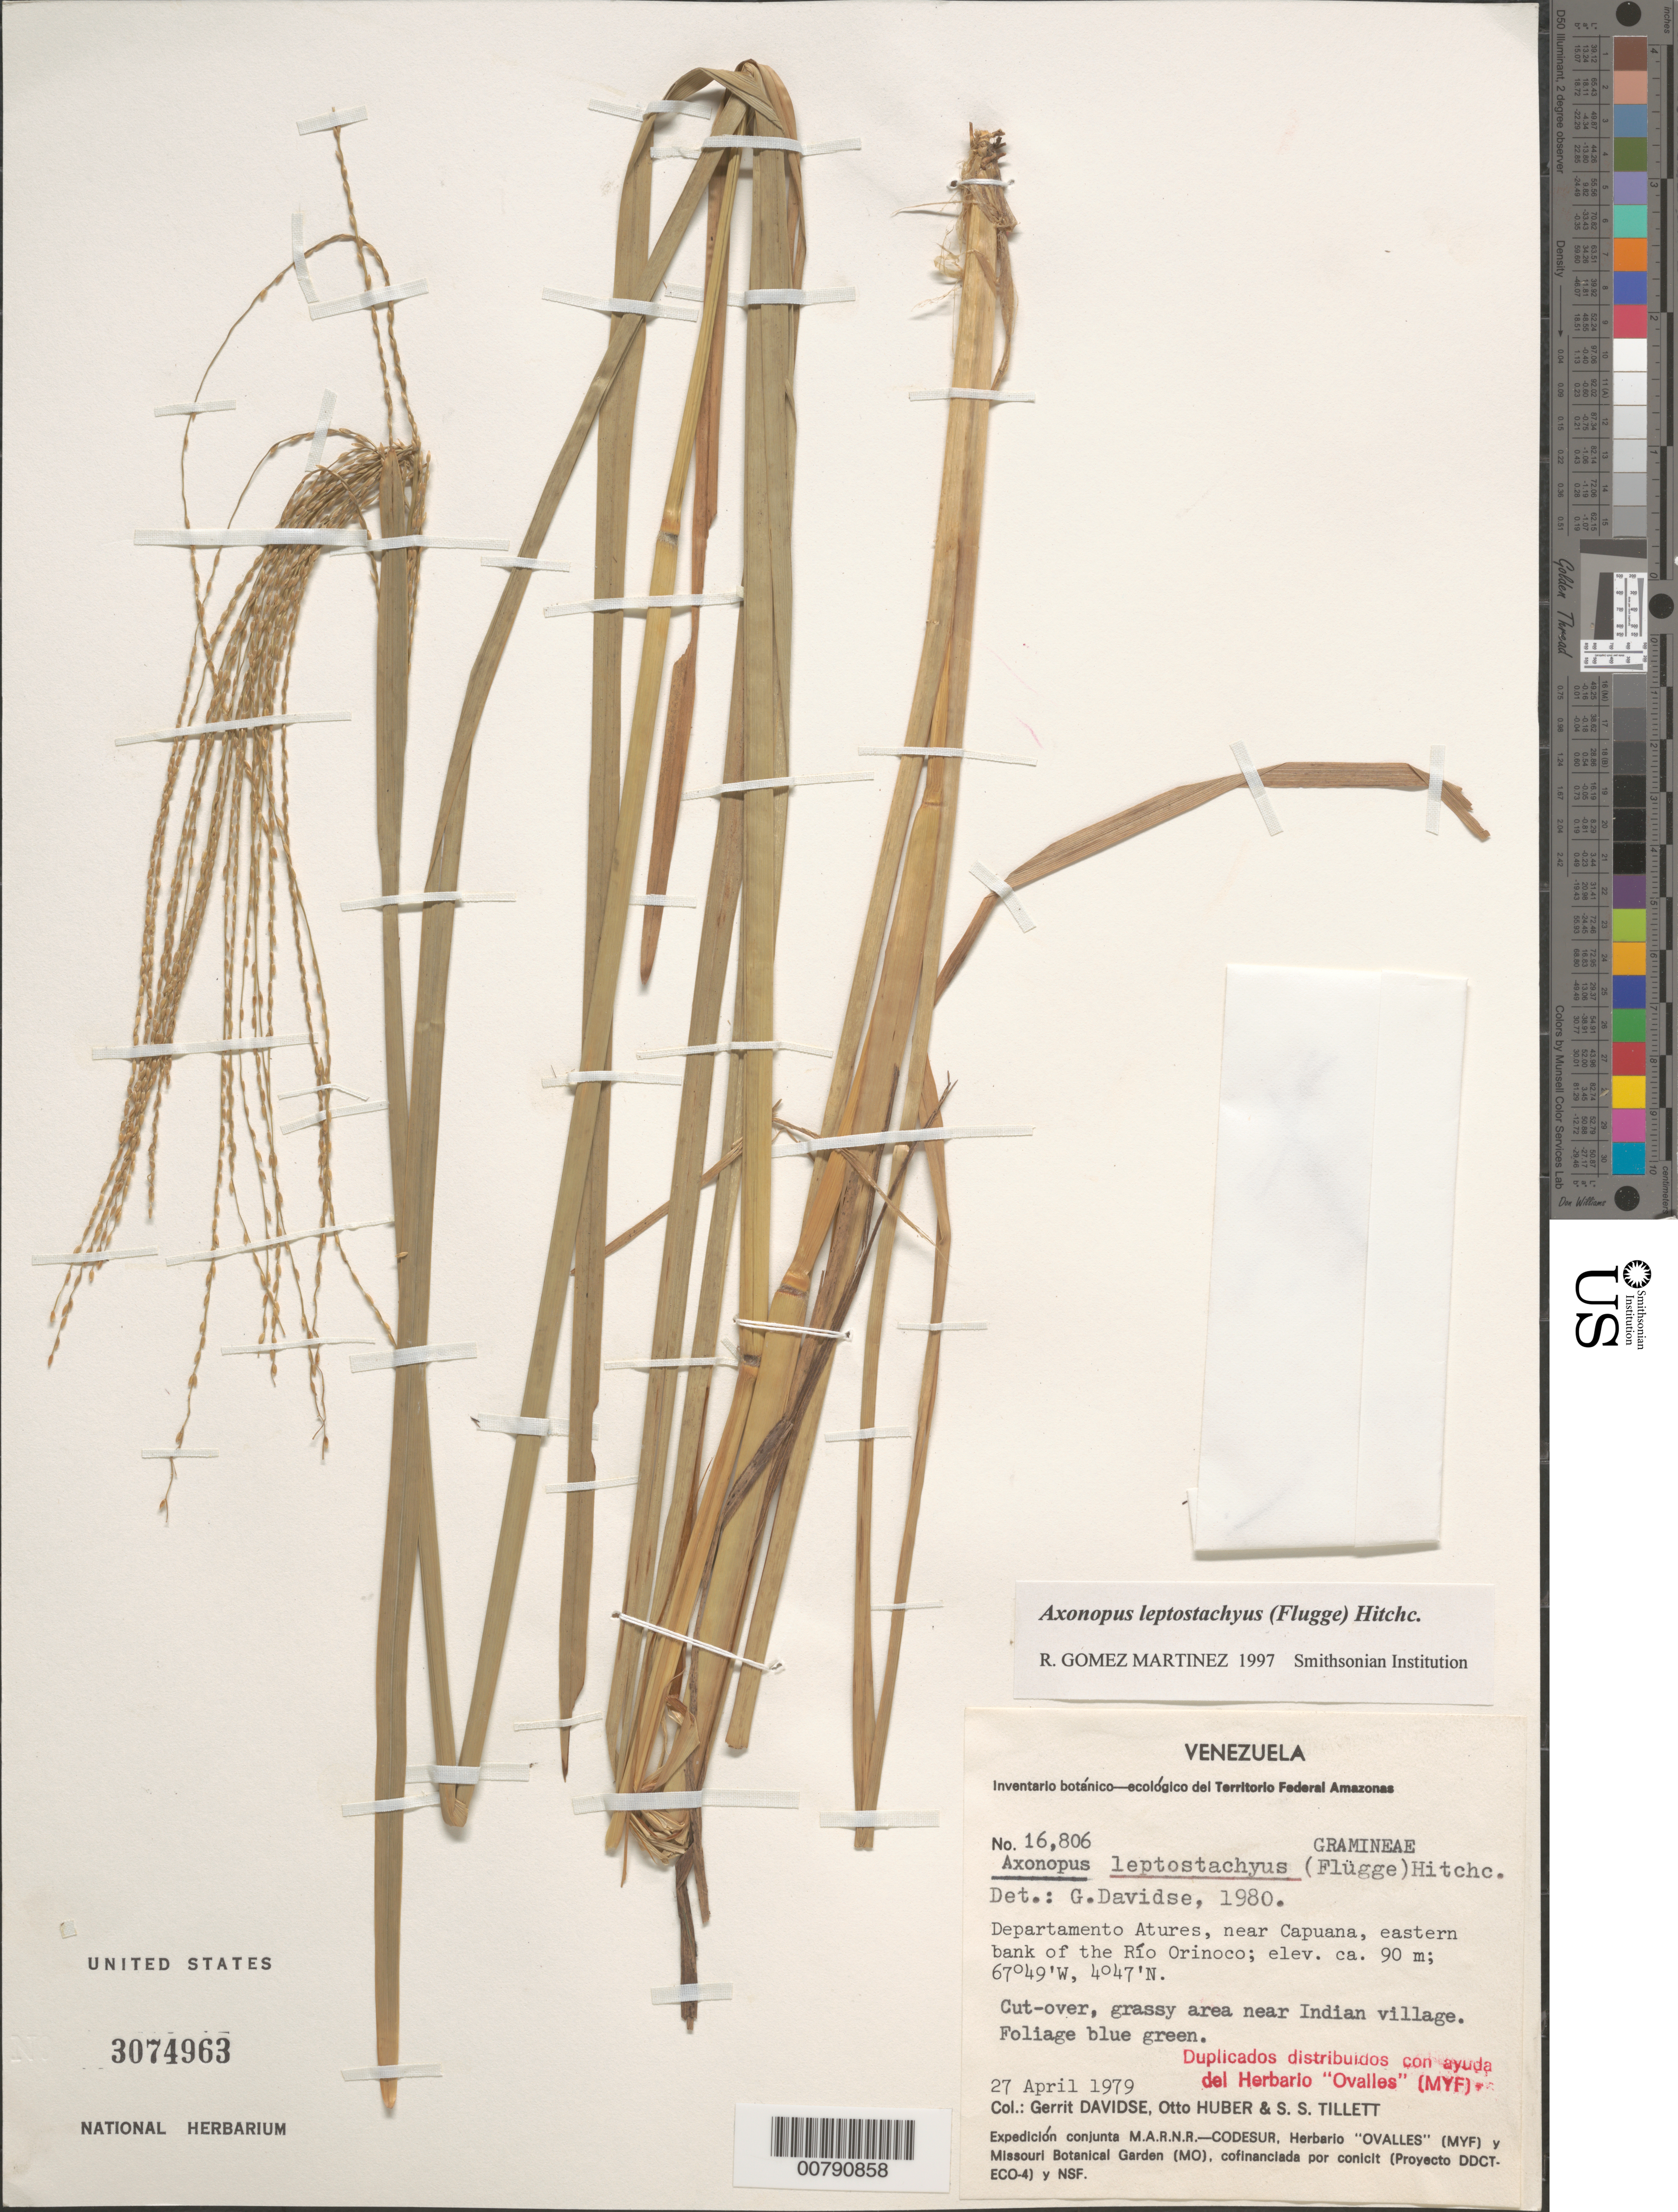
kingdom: Plantae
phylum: Tracheophyta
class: Liliopsida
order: Poales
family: Poaceae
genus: Axonopus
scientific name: Axonopus leptostachyus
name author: (Flüggé) Hitchc.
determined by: Gomez Martinez, R.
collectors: G. Davidse, O. Huber & S. S. Tillett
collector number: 16806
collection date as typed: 27-Apr-79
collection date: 1979-04-27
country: Venezuela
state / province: Amazonas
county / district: Atures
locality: Capuana, near, E bank of Río Orinoco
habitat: Open grassy area on sand leading to indian houses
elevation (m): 90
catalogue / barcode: US 3074963